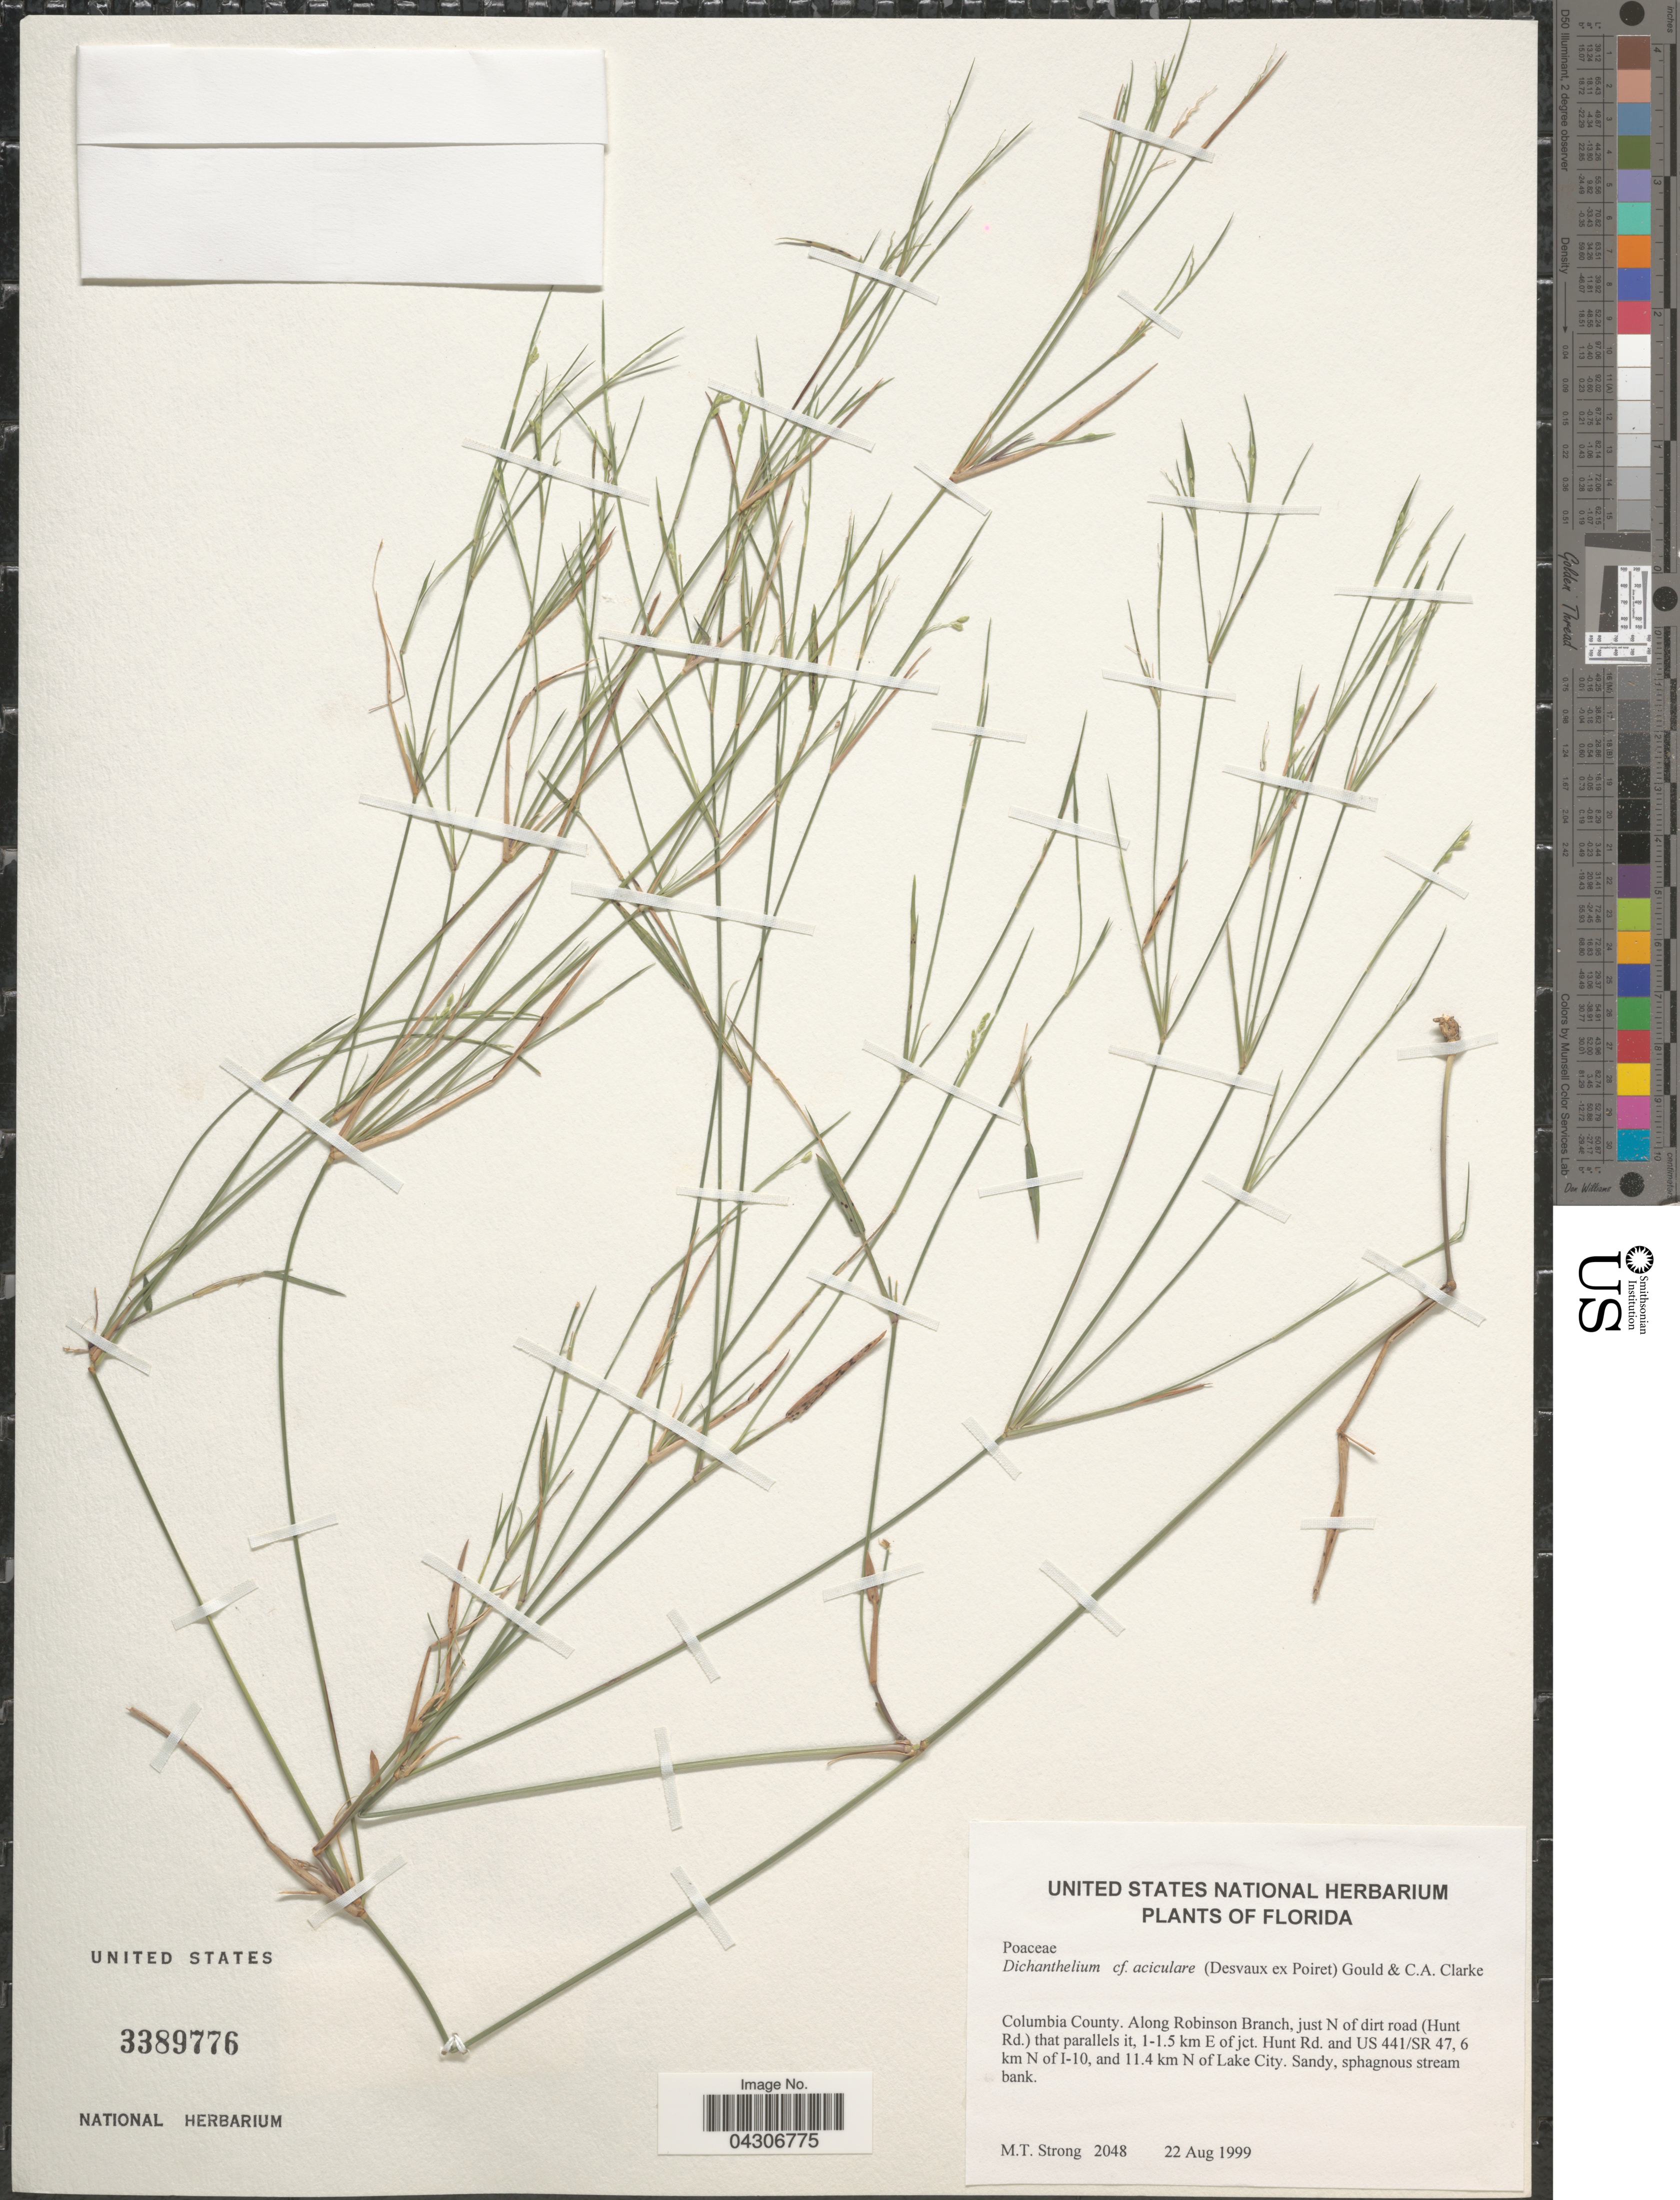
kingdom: Plantae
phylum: Tracheophyta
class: Liliopsida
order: Poales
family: Poaceae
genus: Dichanthelium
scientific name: Dichanthelium aciculare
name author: (Desv. ex Poir.) Gould & C.A. Clark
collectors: M. T. Strong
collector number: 2048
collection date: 1999-08-22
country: United States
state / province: Florida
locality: Columbia County. Along Robinson Branch, just N of dirt road (Hunt Rd.) that parallels it, 1-1.5 km E of jct. Hunt Rd. and US 441/SR 47, 6 km N of I-10, and 11.4 km N of Lake City.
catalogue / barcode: US 3389776